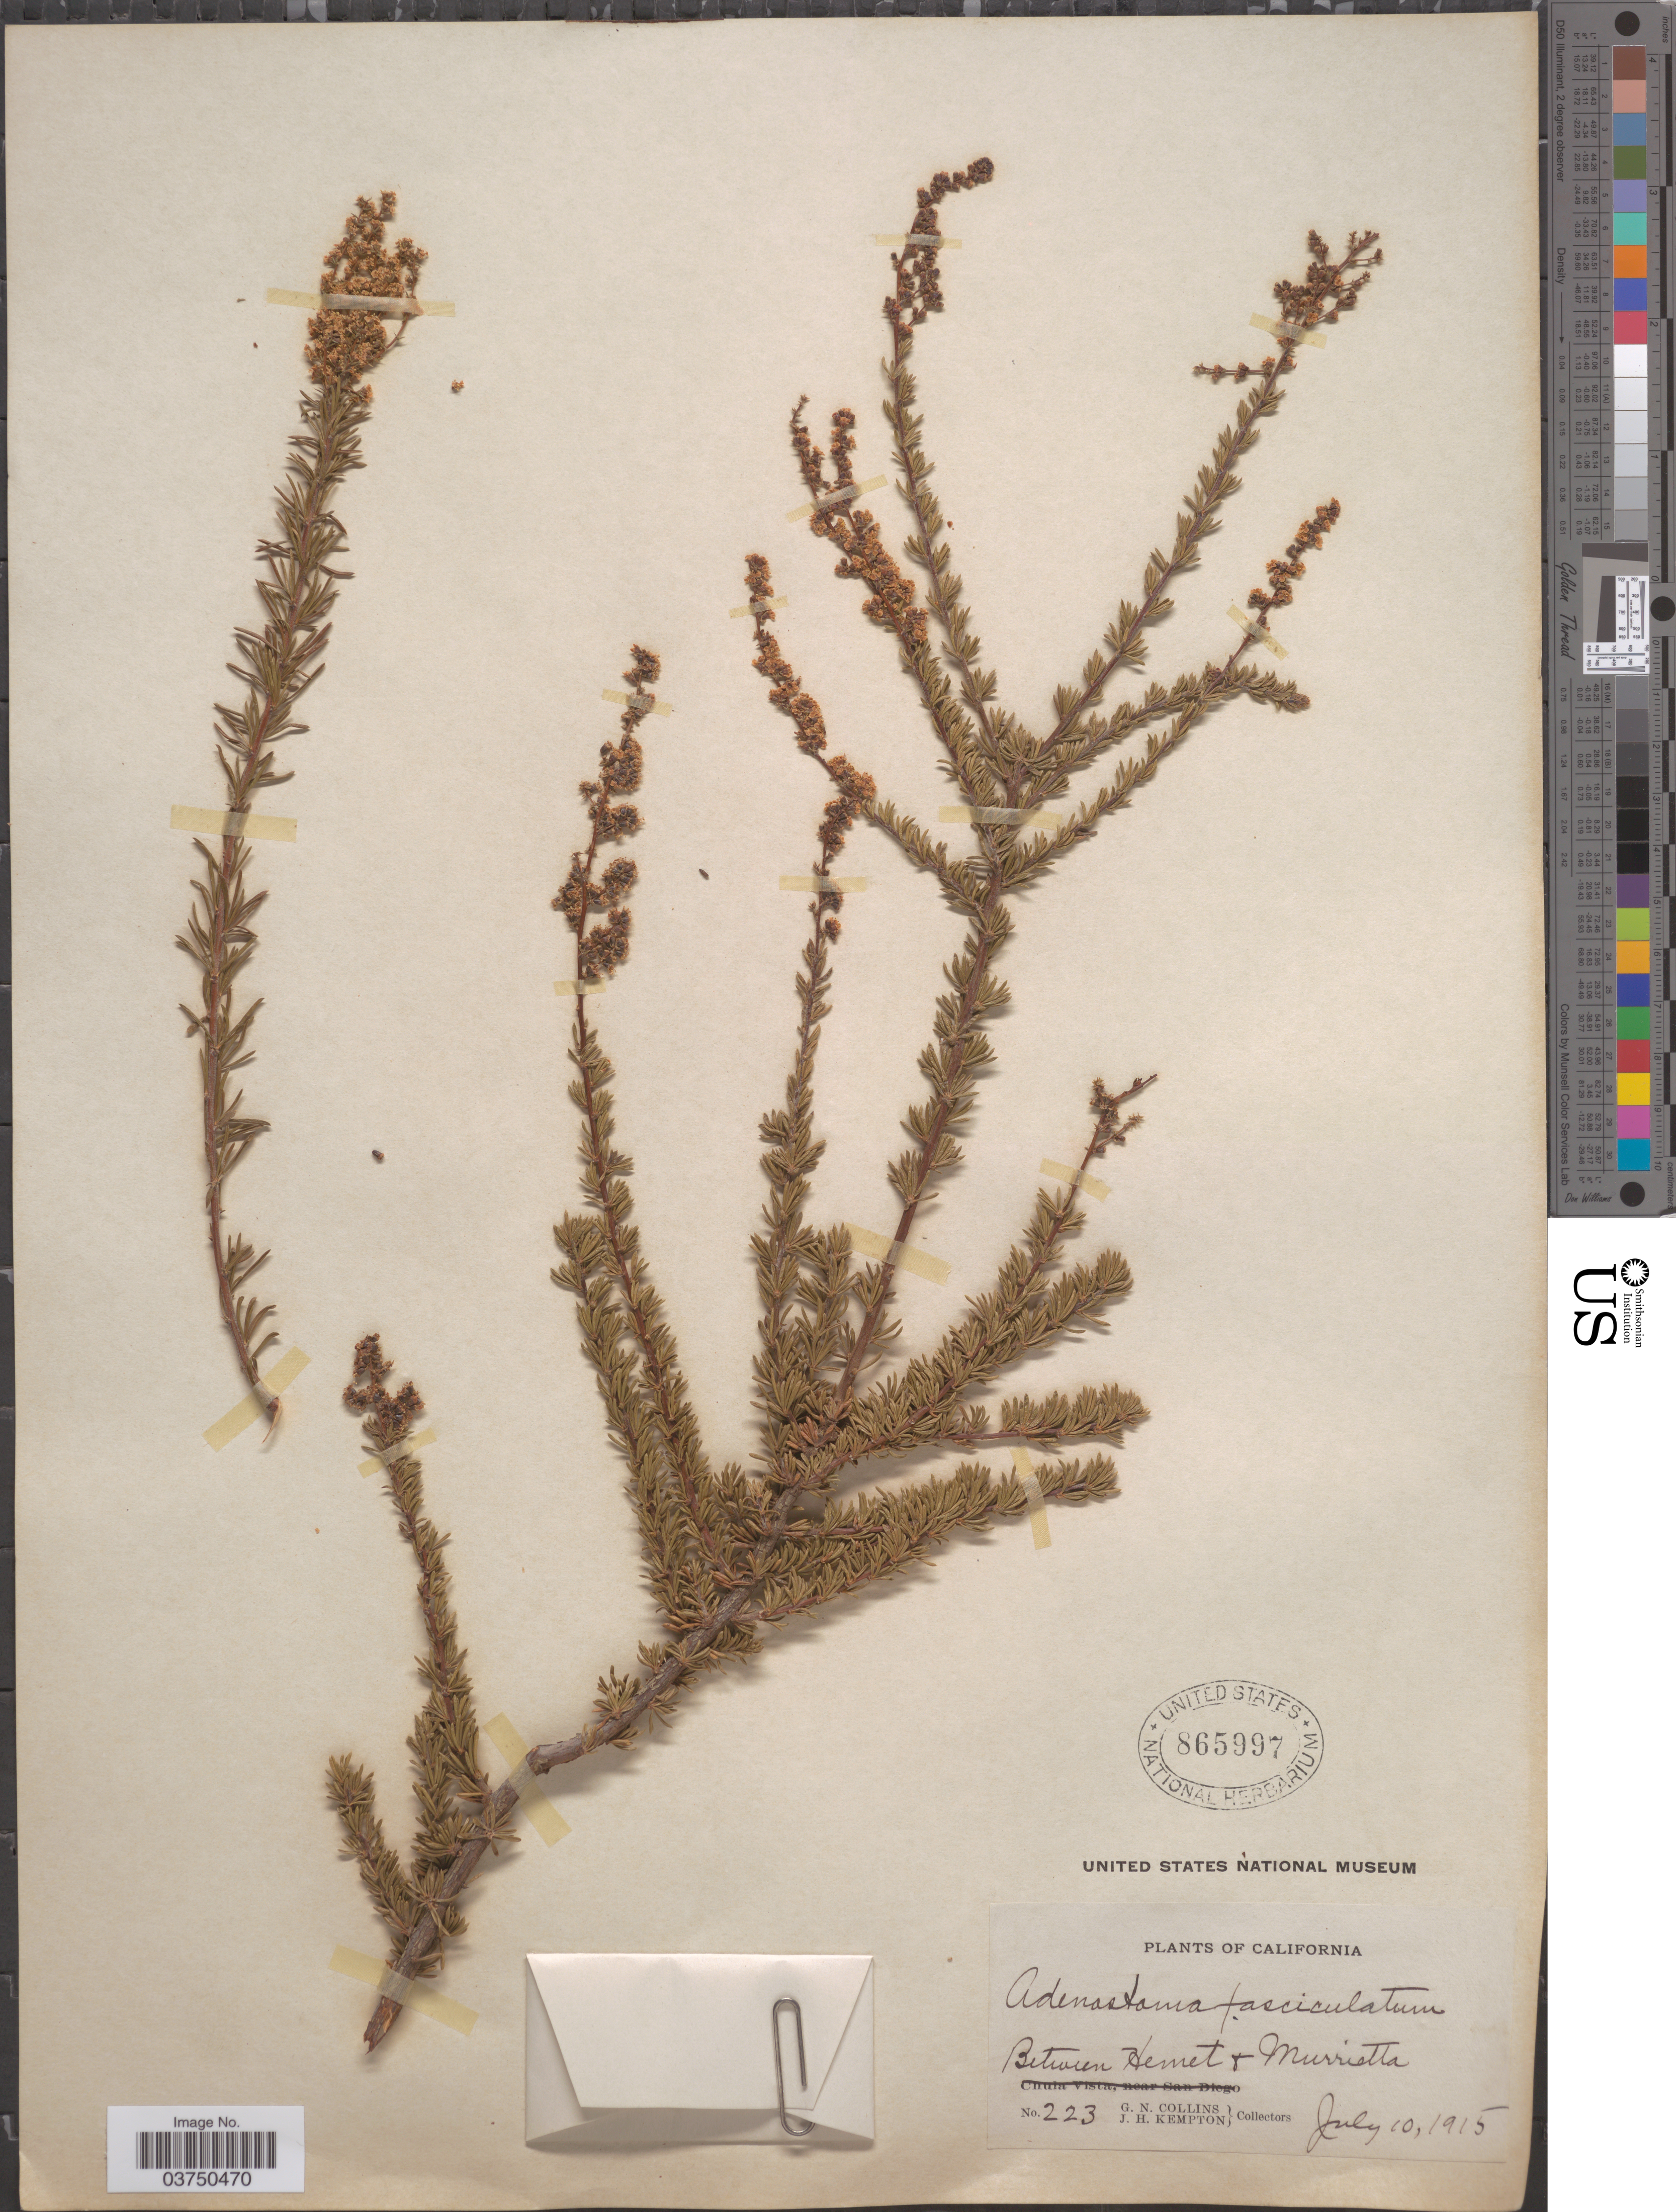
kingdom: Plantae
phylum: Tracheophyta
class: Magnoliopsida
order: Rosales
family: Rosaceae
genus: Adenostoma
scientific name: Adenostoma fasciculatum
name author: Hook. & Arn.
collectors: G. Collins & J. H. Kempton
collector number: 223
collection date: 1915-07-10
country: United States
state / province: California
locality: Between Hemet & Murrietta.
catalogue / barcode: US 865997